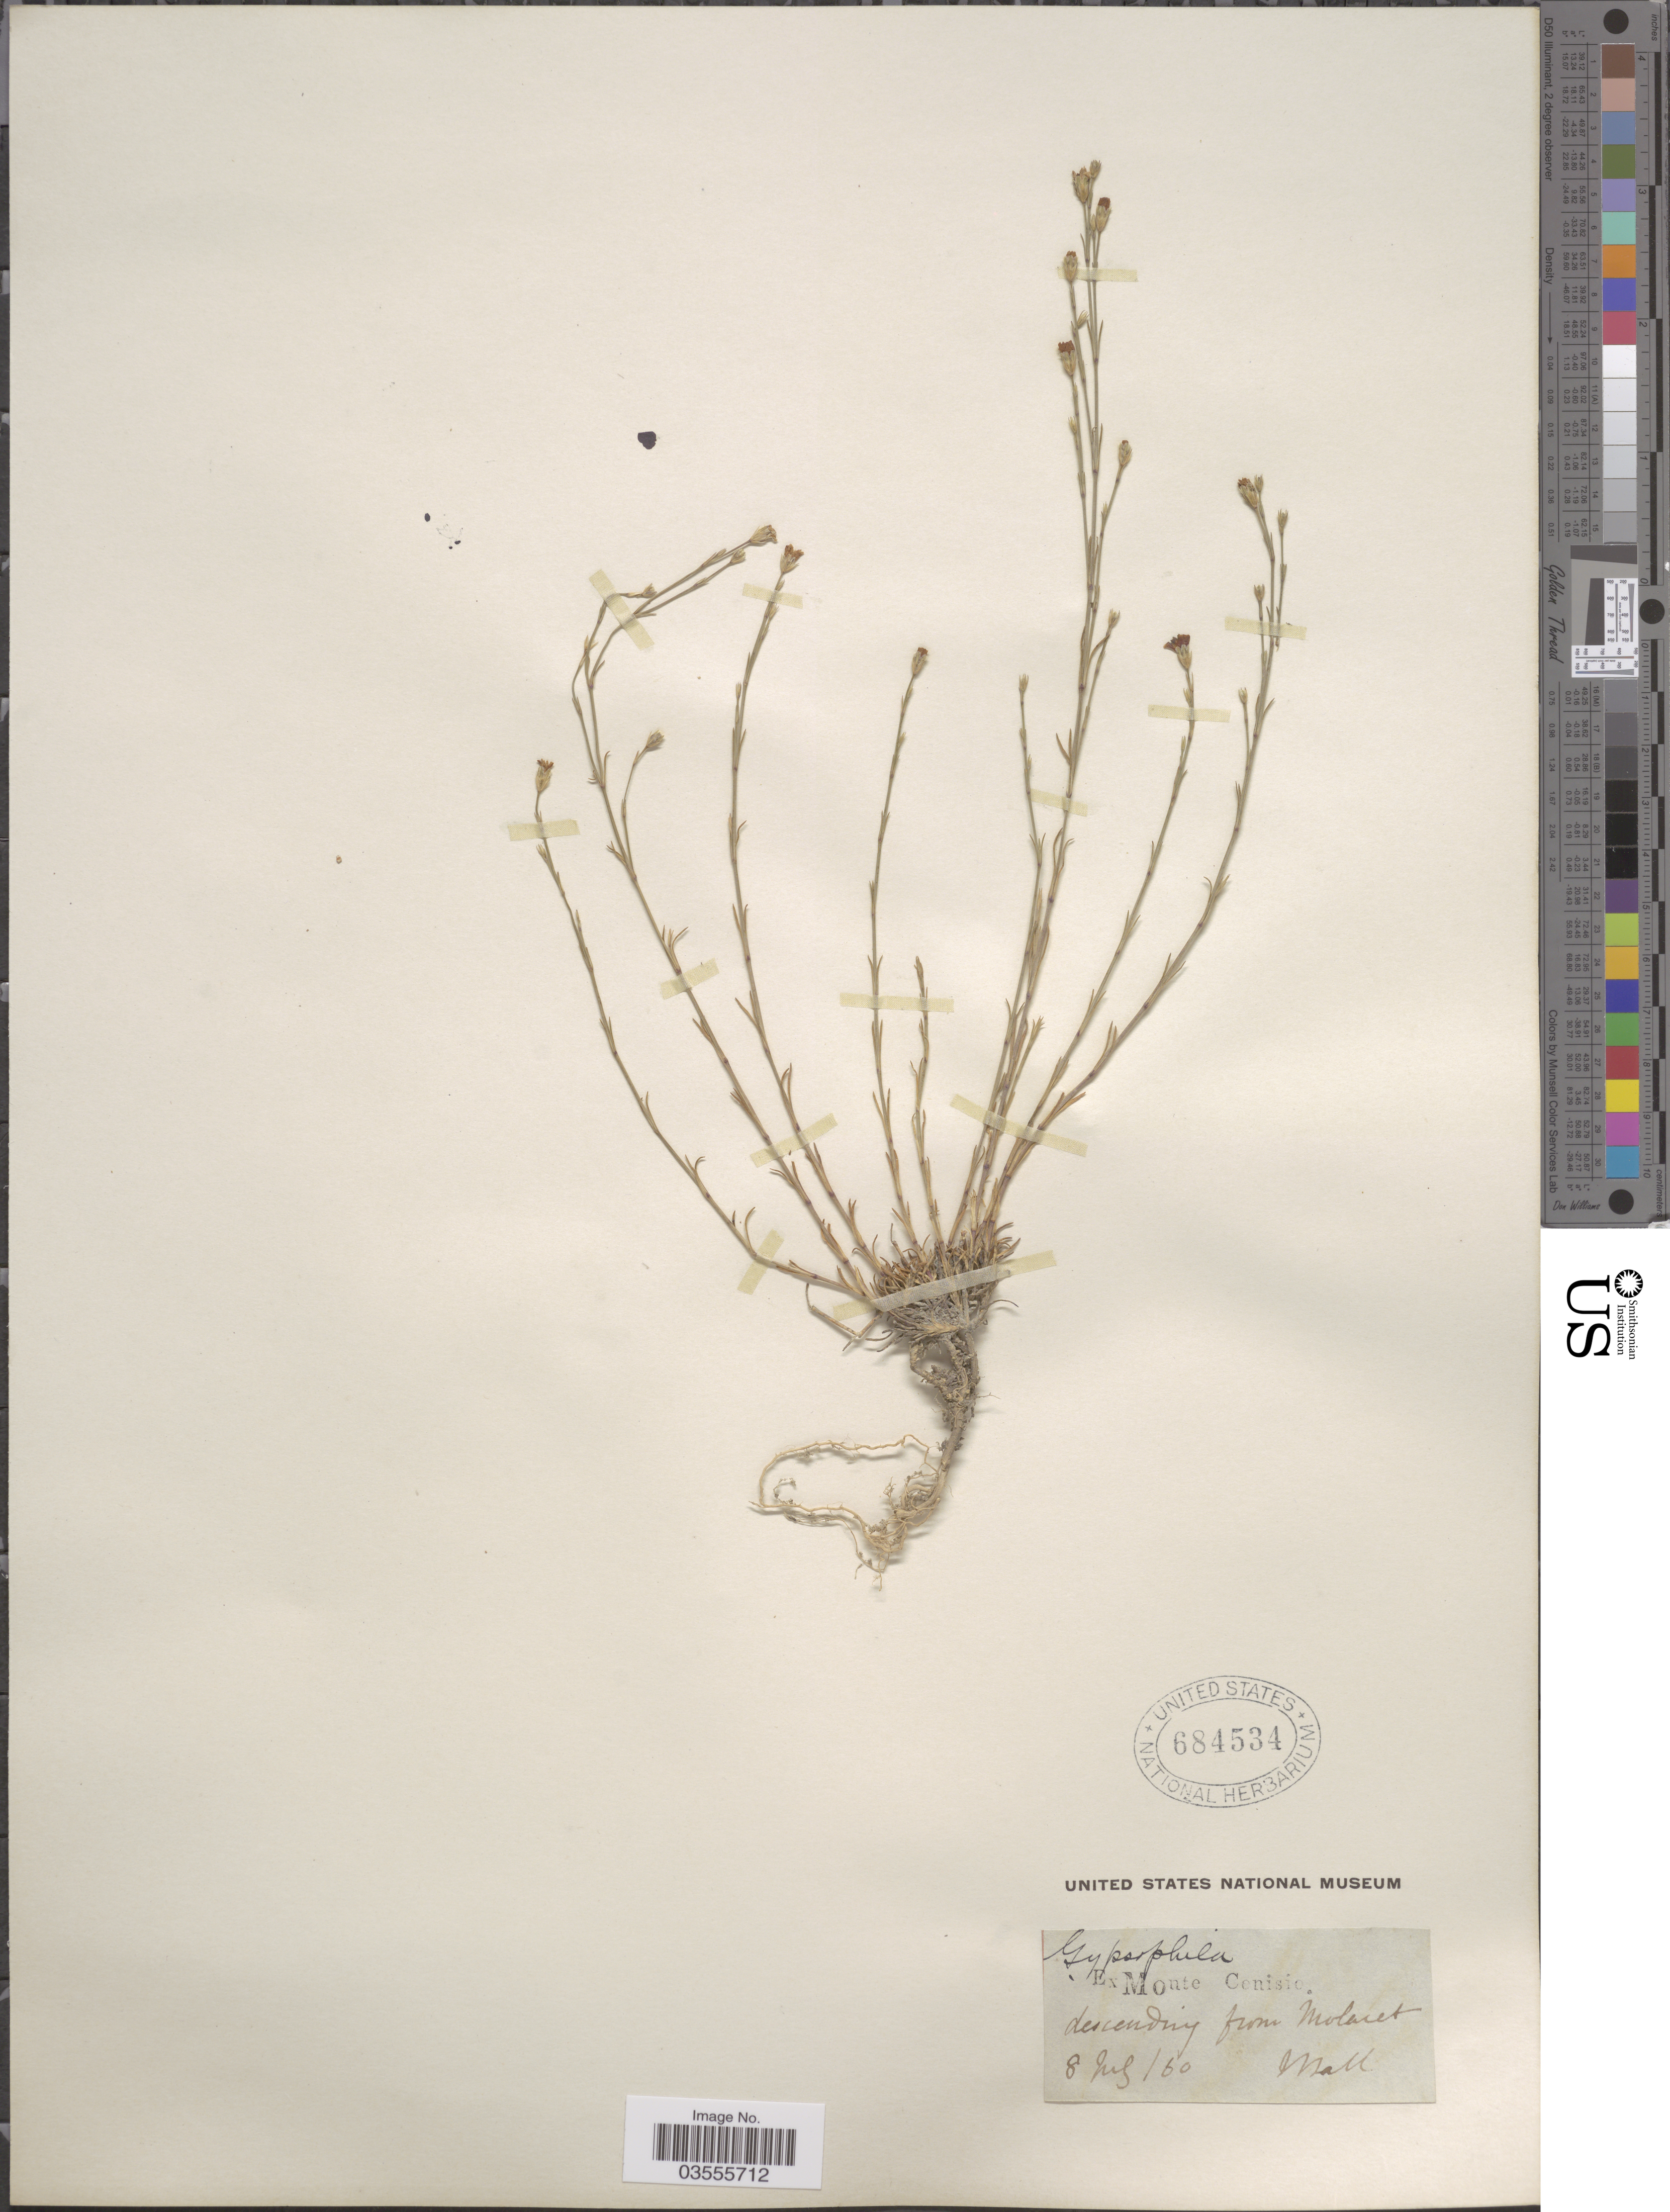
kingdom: Plantae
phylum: Tracheophyta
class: Magnoliopsida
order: Caryophyllales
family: Caryophyllaceae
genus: Petrorhagia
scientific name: Petrorhagia saxifraga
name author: (L.) Link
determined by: Rabeler, R. K.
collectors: J. Ball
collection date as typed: Transcribed d/m/y: 8/7/60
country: Italy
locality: Ex Monte Cenisio descending from Molaret.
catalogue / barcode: US 684534